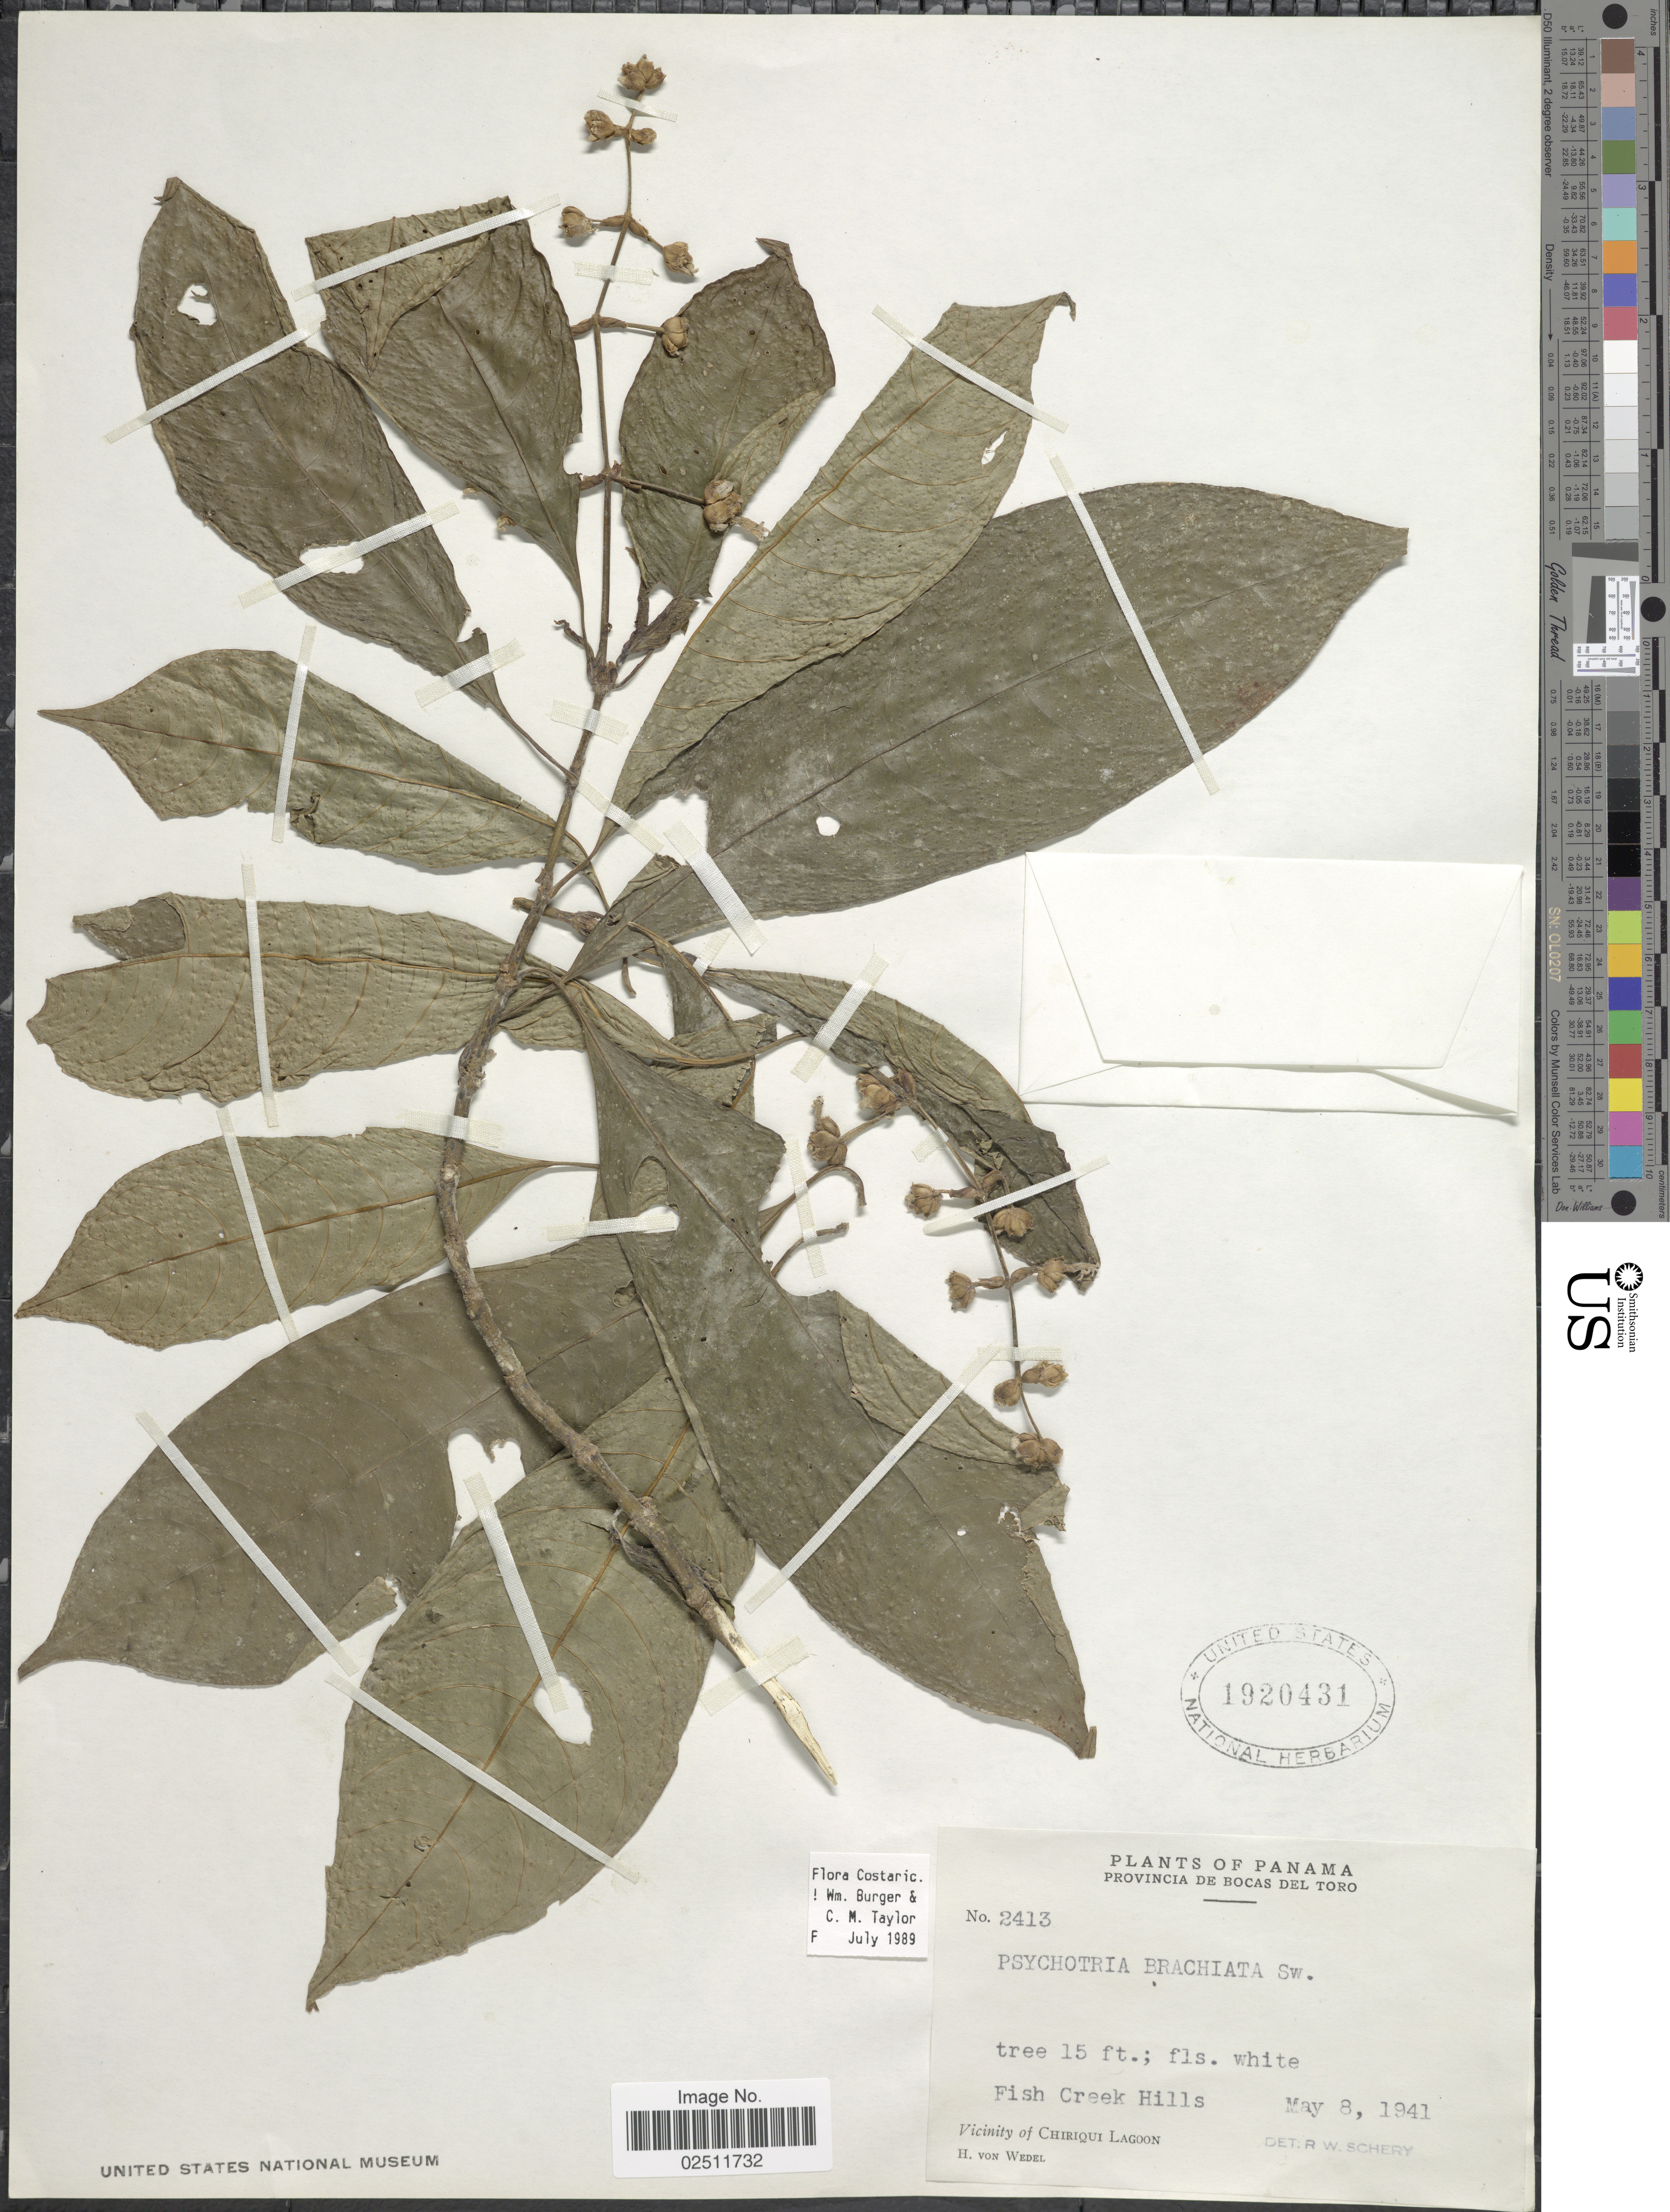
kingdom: Plantae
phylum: Tracheophyta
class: Magnoliopsida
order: Gentianales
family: Rubiaceae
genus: Psychotria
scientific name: Psychotria brachiata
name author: Sw.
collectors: H. von Wedel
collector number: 2413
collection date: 1941-05-08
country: Panama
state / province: Bocas del Toro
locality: Fidh Creek Hills. Vicinity of Chiriqui Lagoon.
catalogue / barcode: US 1920431